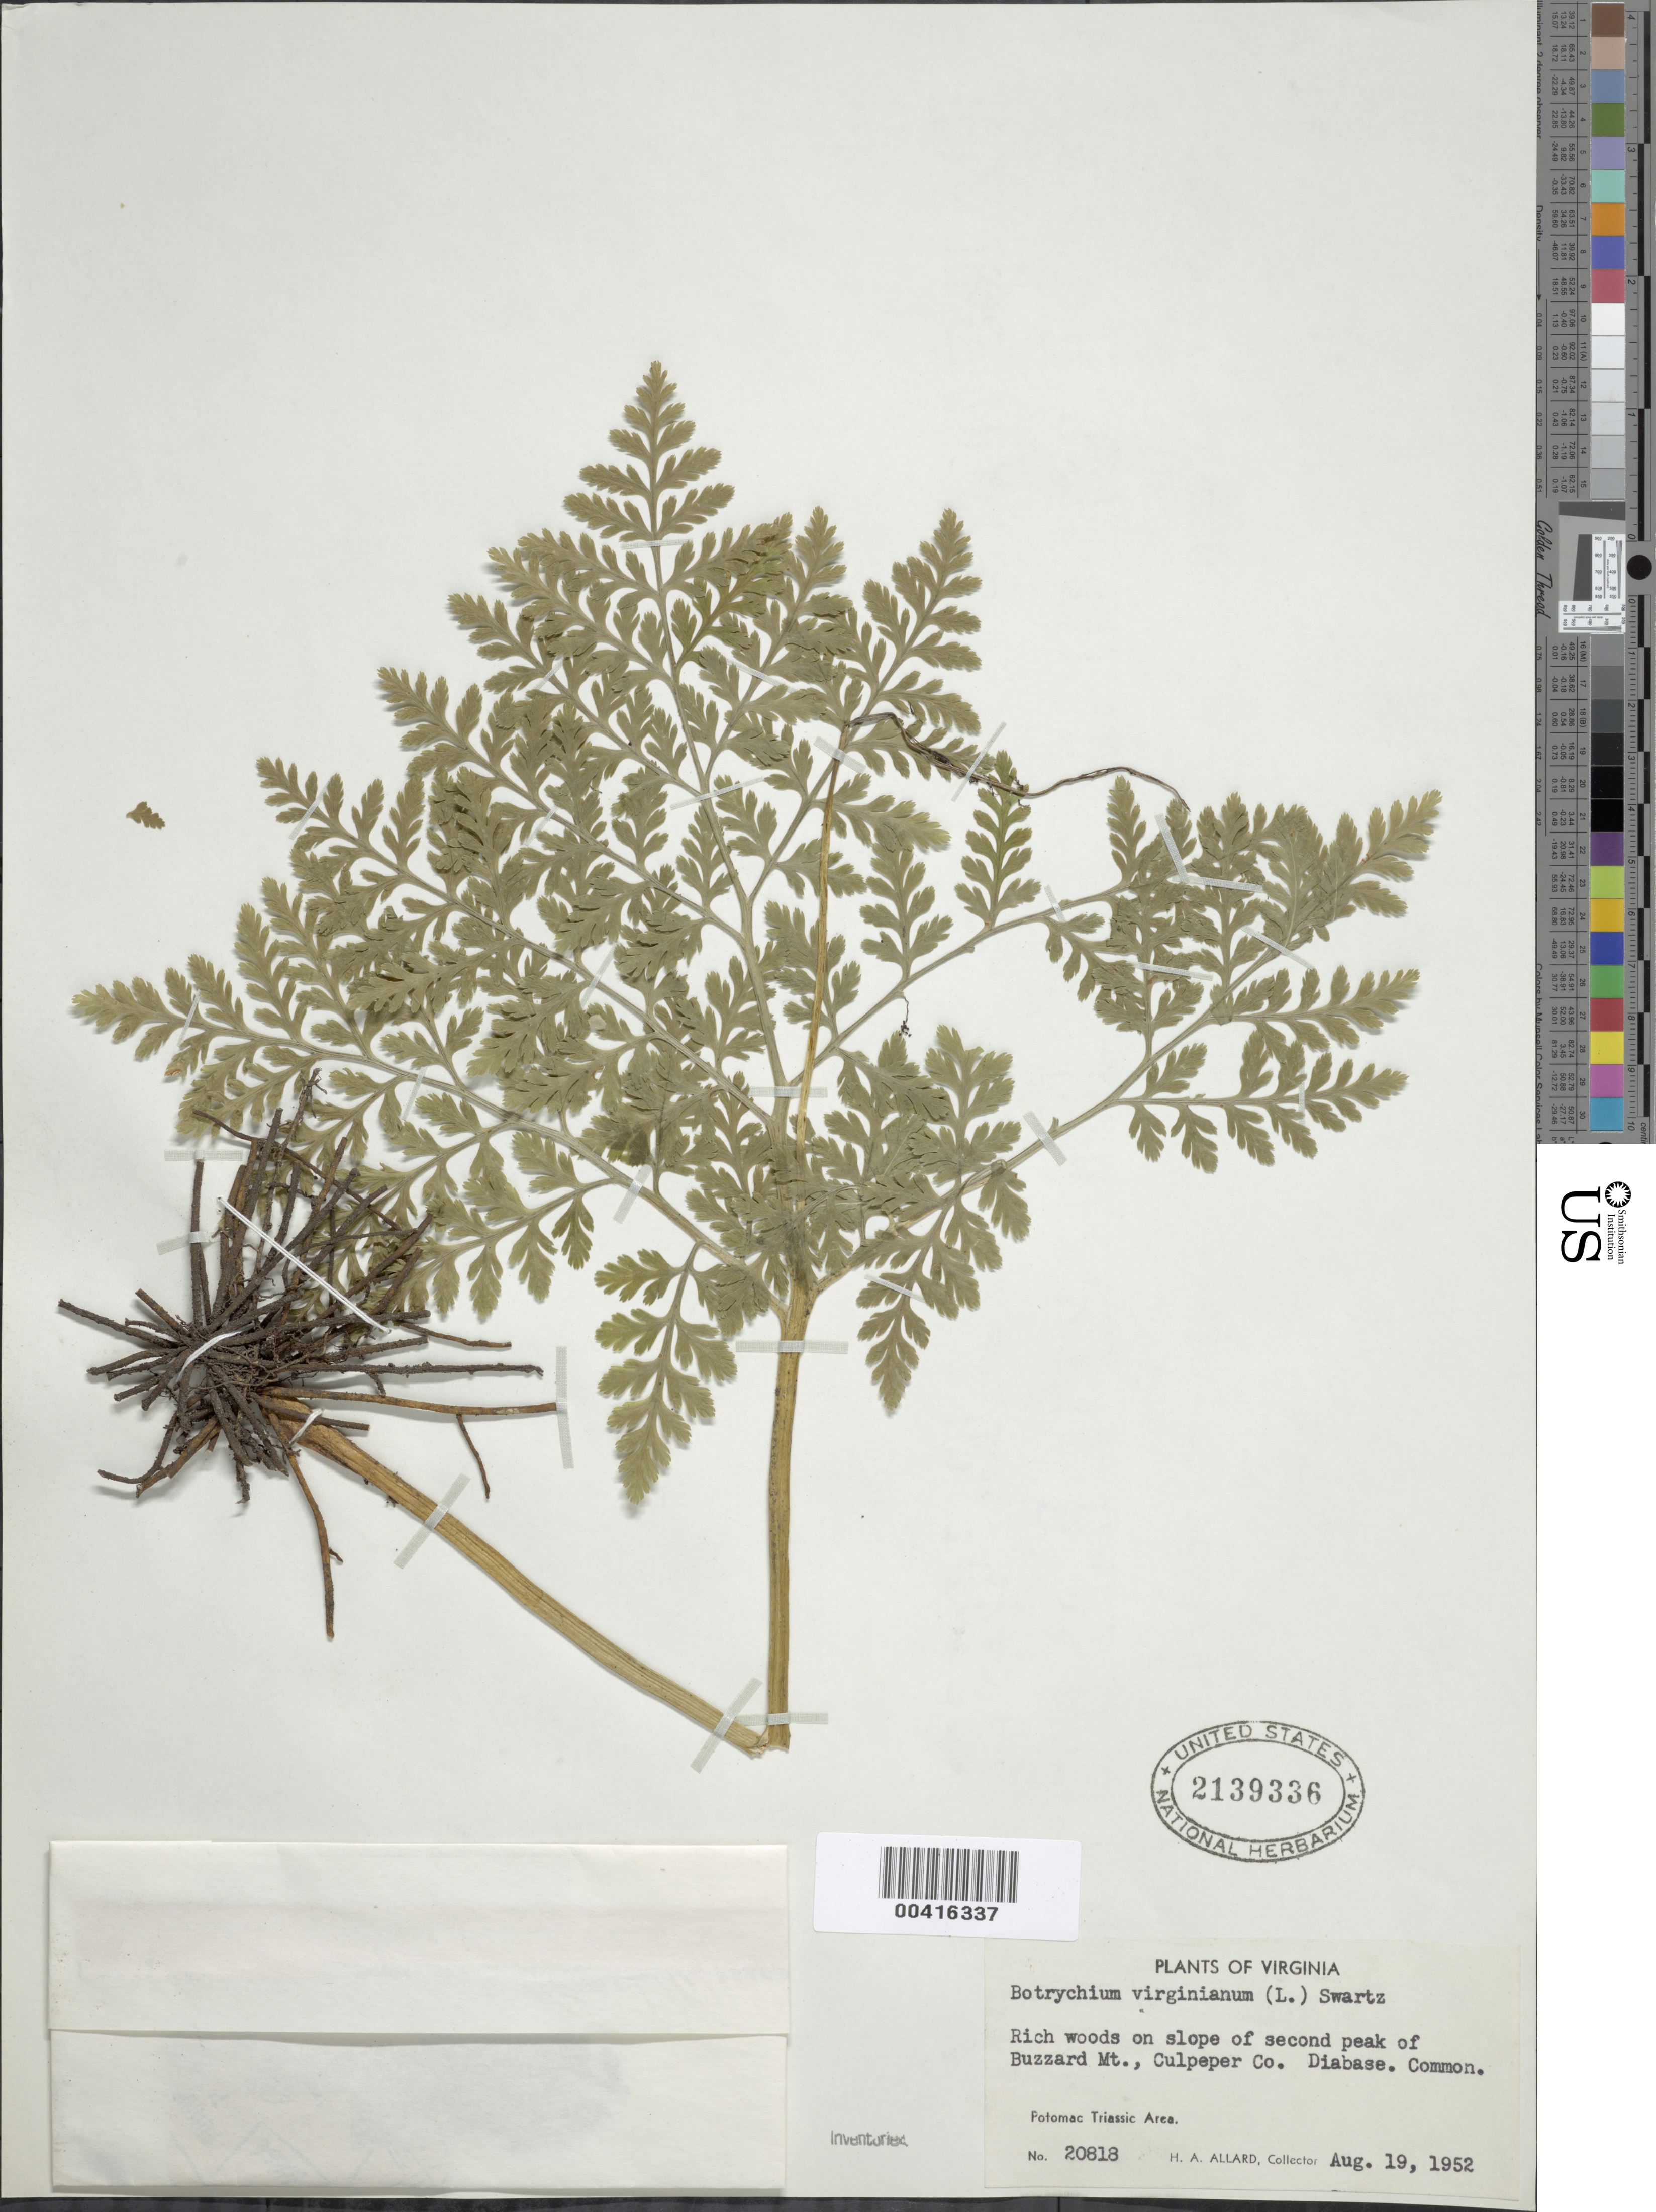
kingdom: Plantae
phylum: Tracheophyta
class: Polypodiopsida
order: Ophioglossales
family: Ophioglossaceae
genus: Botrychium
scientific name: Botrychium virginianum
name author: (L.) Sw.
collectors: H. A. Allard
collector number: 20818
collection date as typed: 19 Aug 1952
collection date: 1952-08-19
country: United States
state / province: Virginia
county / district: Culpeper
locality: Second Peak of Buzzard Mountain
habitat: Rich woods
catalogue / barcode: US 2139336